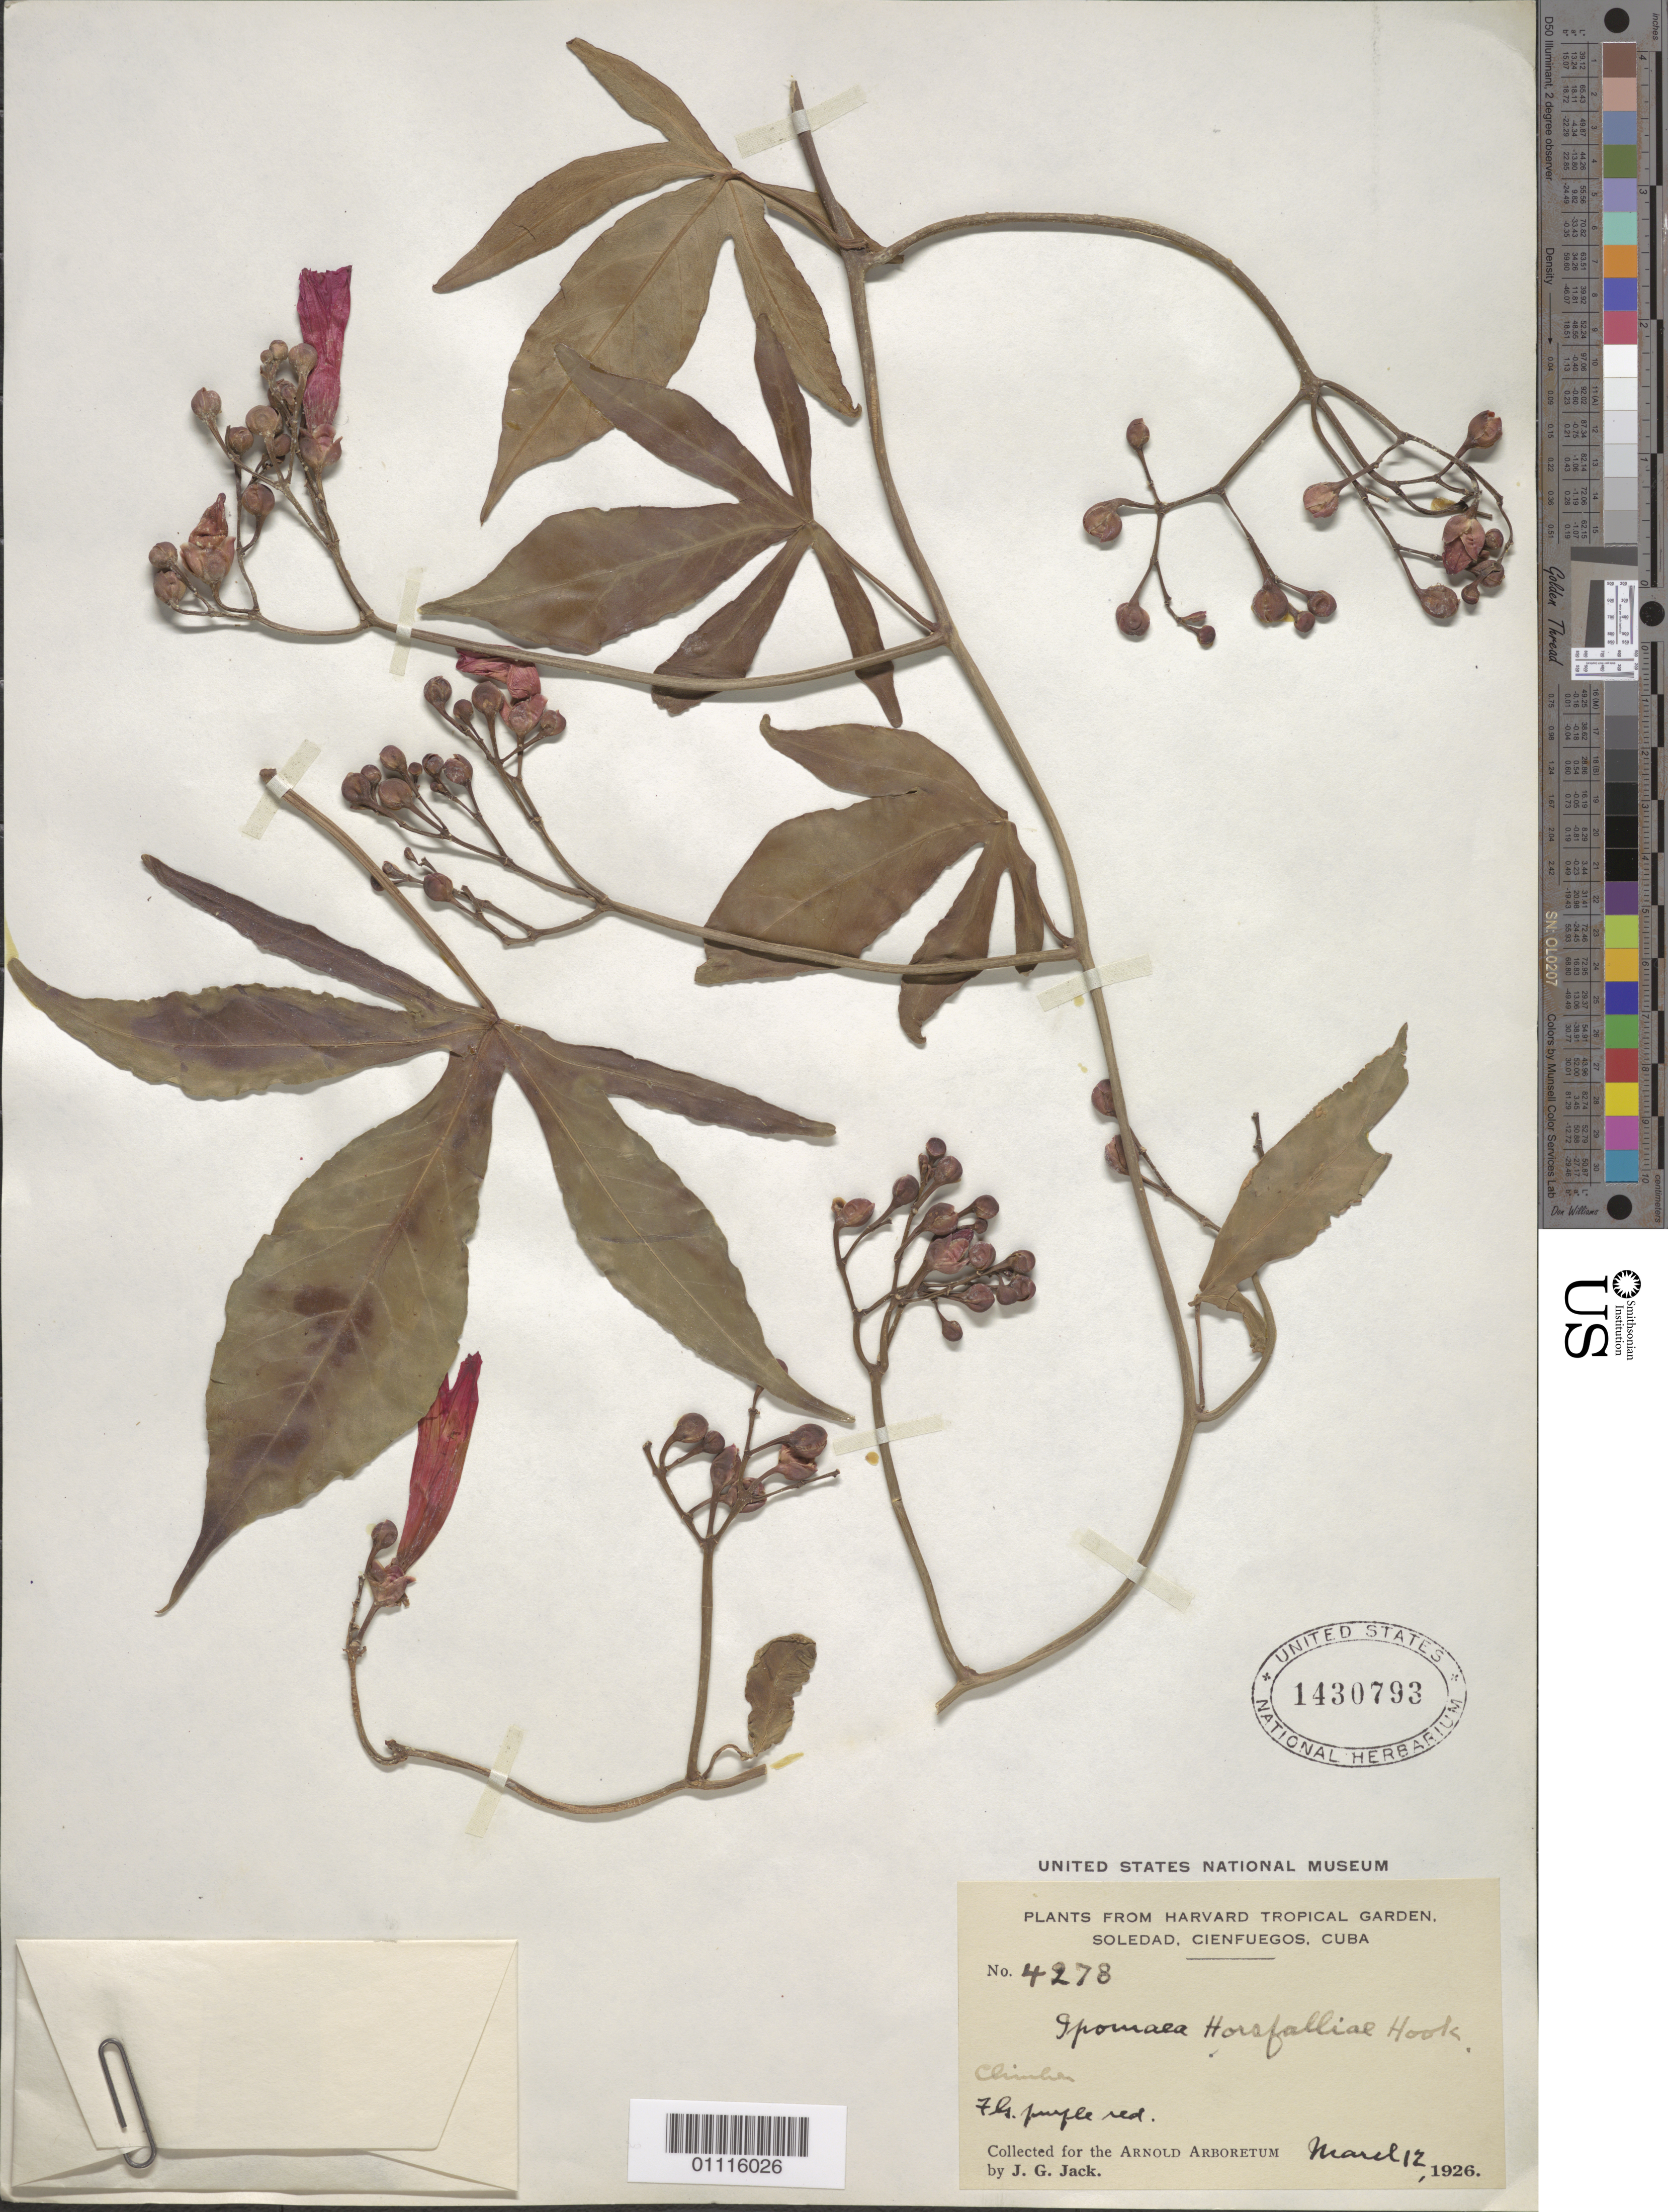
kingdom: Plantae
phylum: Tracheophyta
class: Magnoliopsida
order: Solanales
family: Convolvulaceae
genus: Ipomoea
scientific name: Ipomoea horsfalliae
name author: Hook.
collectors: J. G. Jack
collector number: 4278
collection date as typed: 12 Mar 1926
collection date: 1926-03-12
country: Cuba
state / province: Cienfuegos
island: Cuba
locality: Soledad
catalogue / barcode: US 1430793